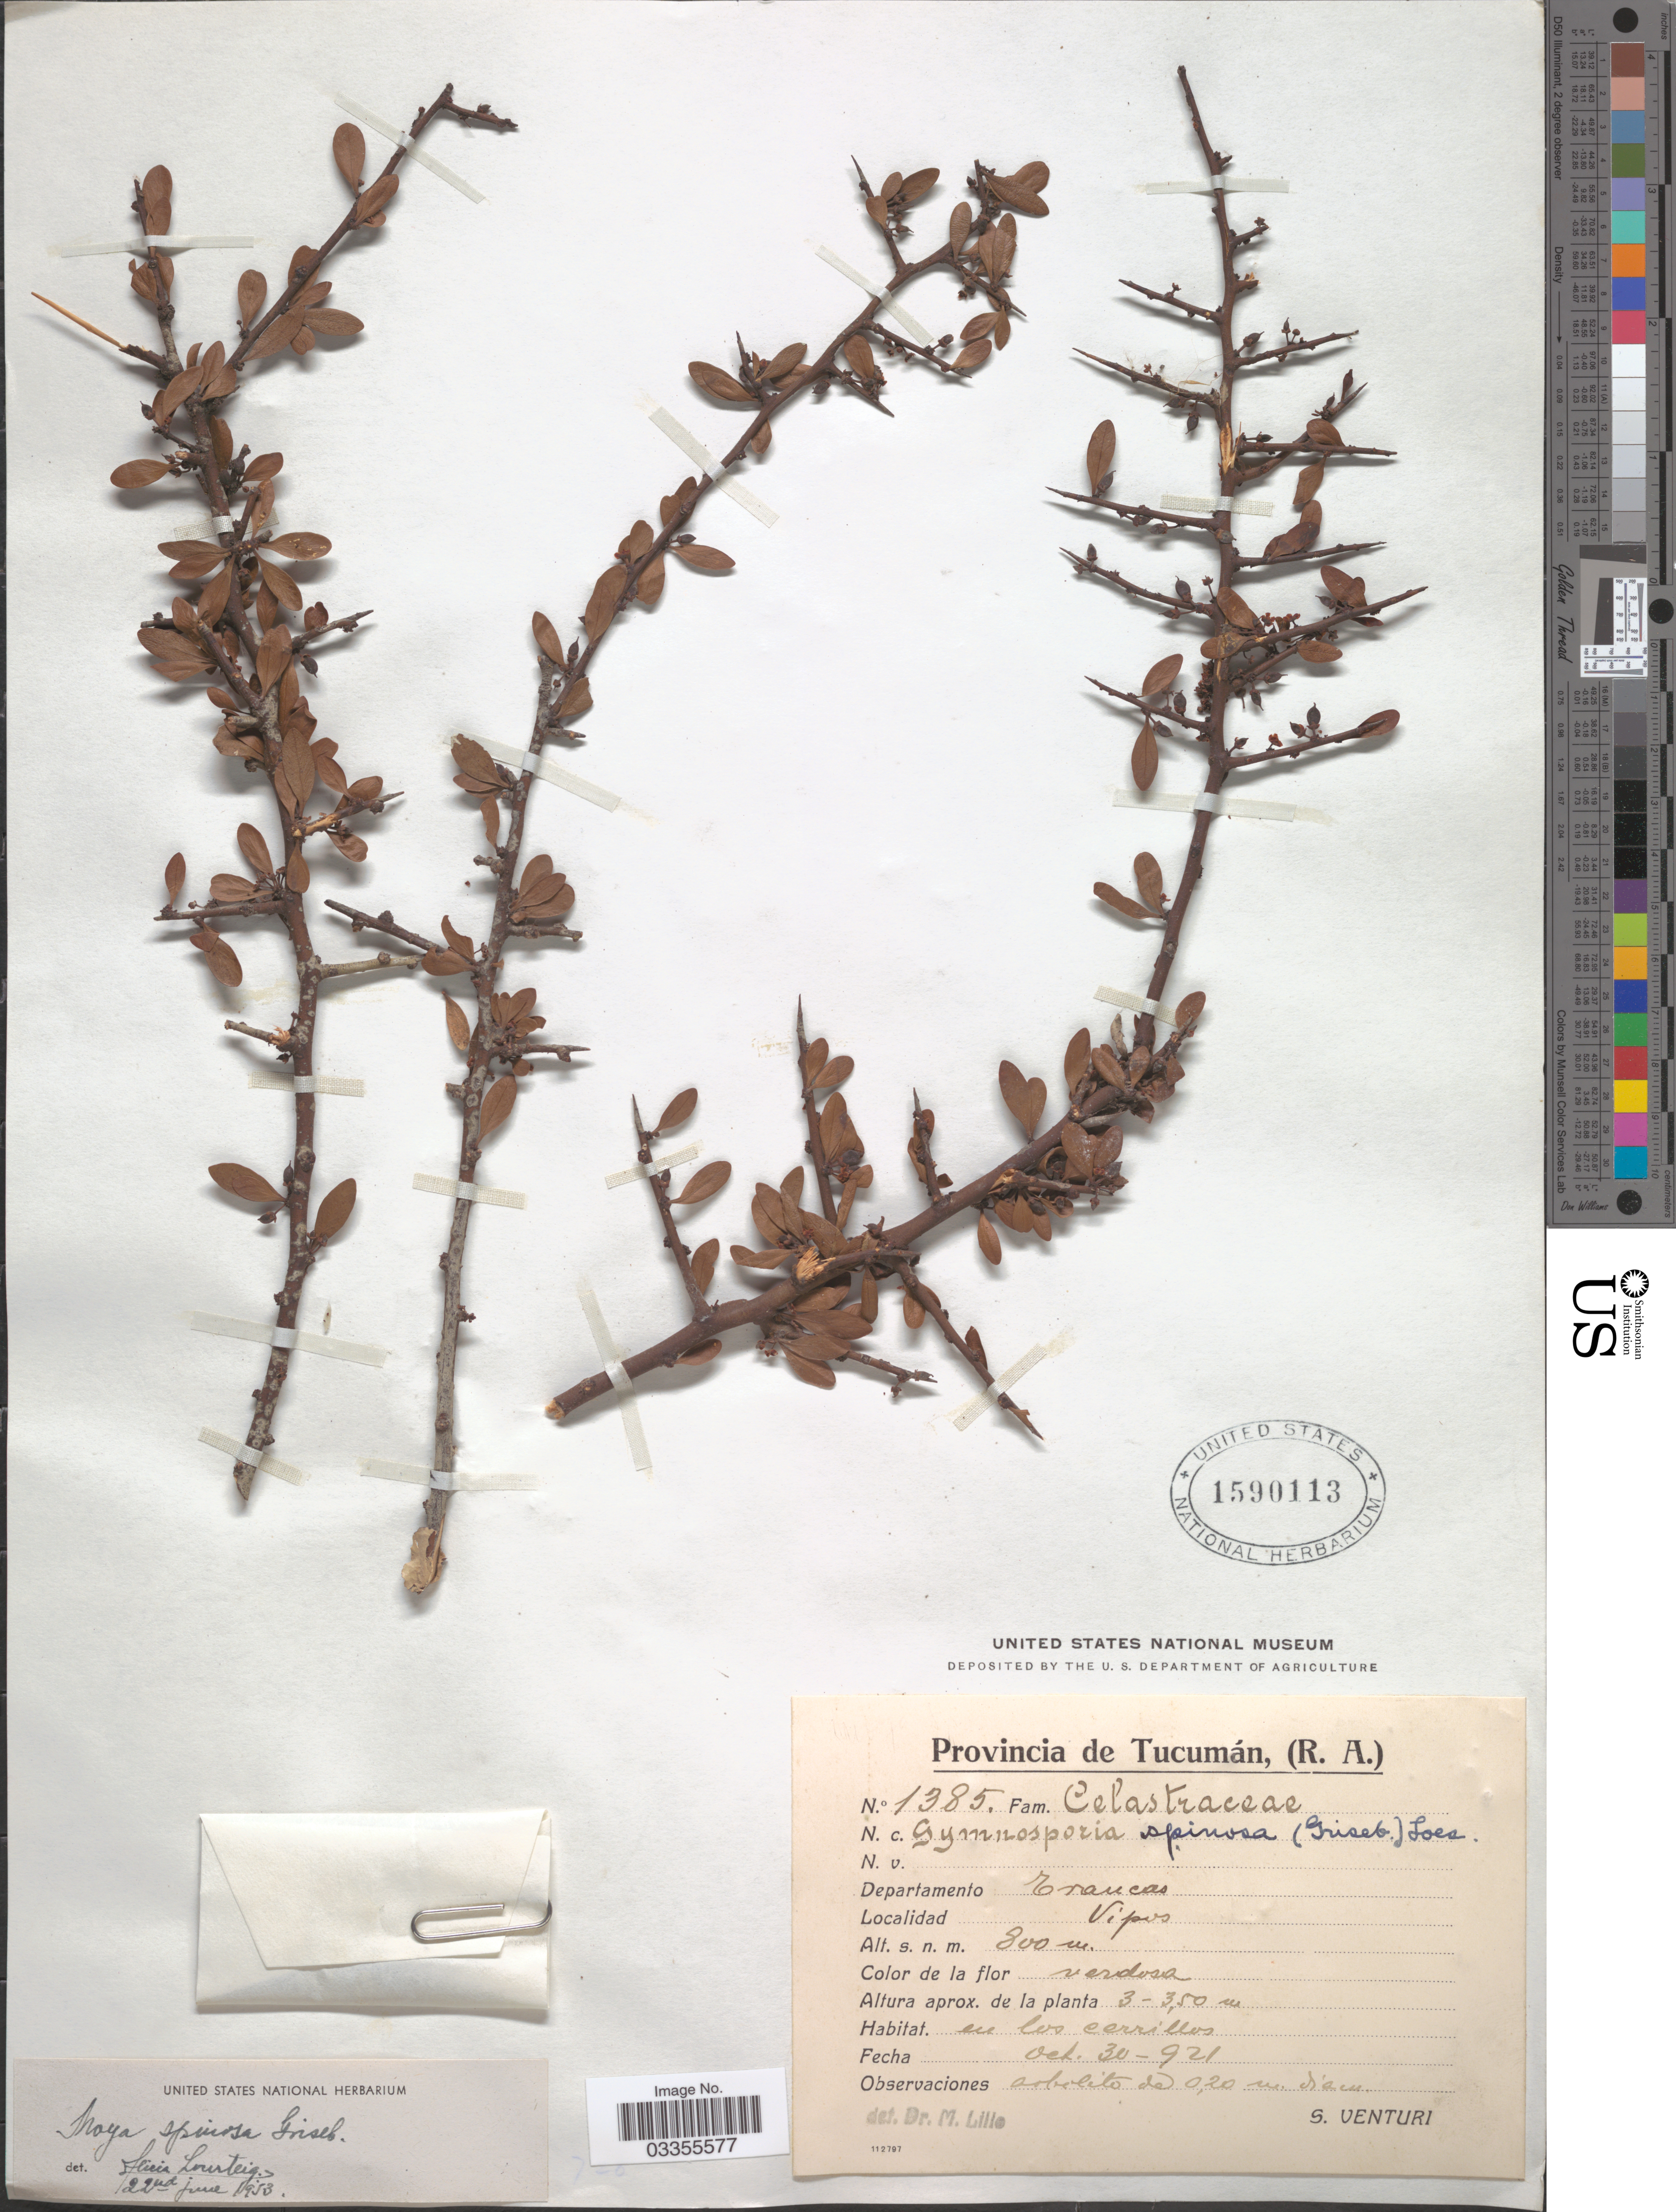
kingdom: Plantae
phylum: Tracheophyta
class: Magnoliopsida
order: Celastrales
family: Celastraceae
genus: Maytenus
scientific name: Maytenus spinosa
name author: (Griseb.) Lourteig & O'Donell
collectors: S. Venturi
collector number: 1385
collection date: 1921-10-30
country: Argentina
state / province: Tucuman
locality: (R. A.), Departamento Trancas. Vipos.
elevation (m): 800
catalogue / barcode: US 1590113